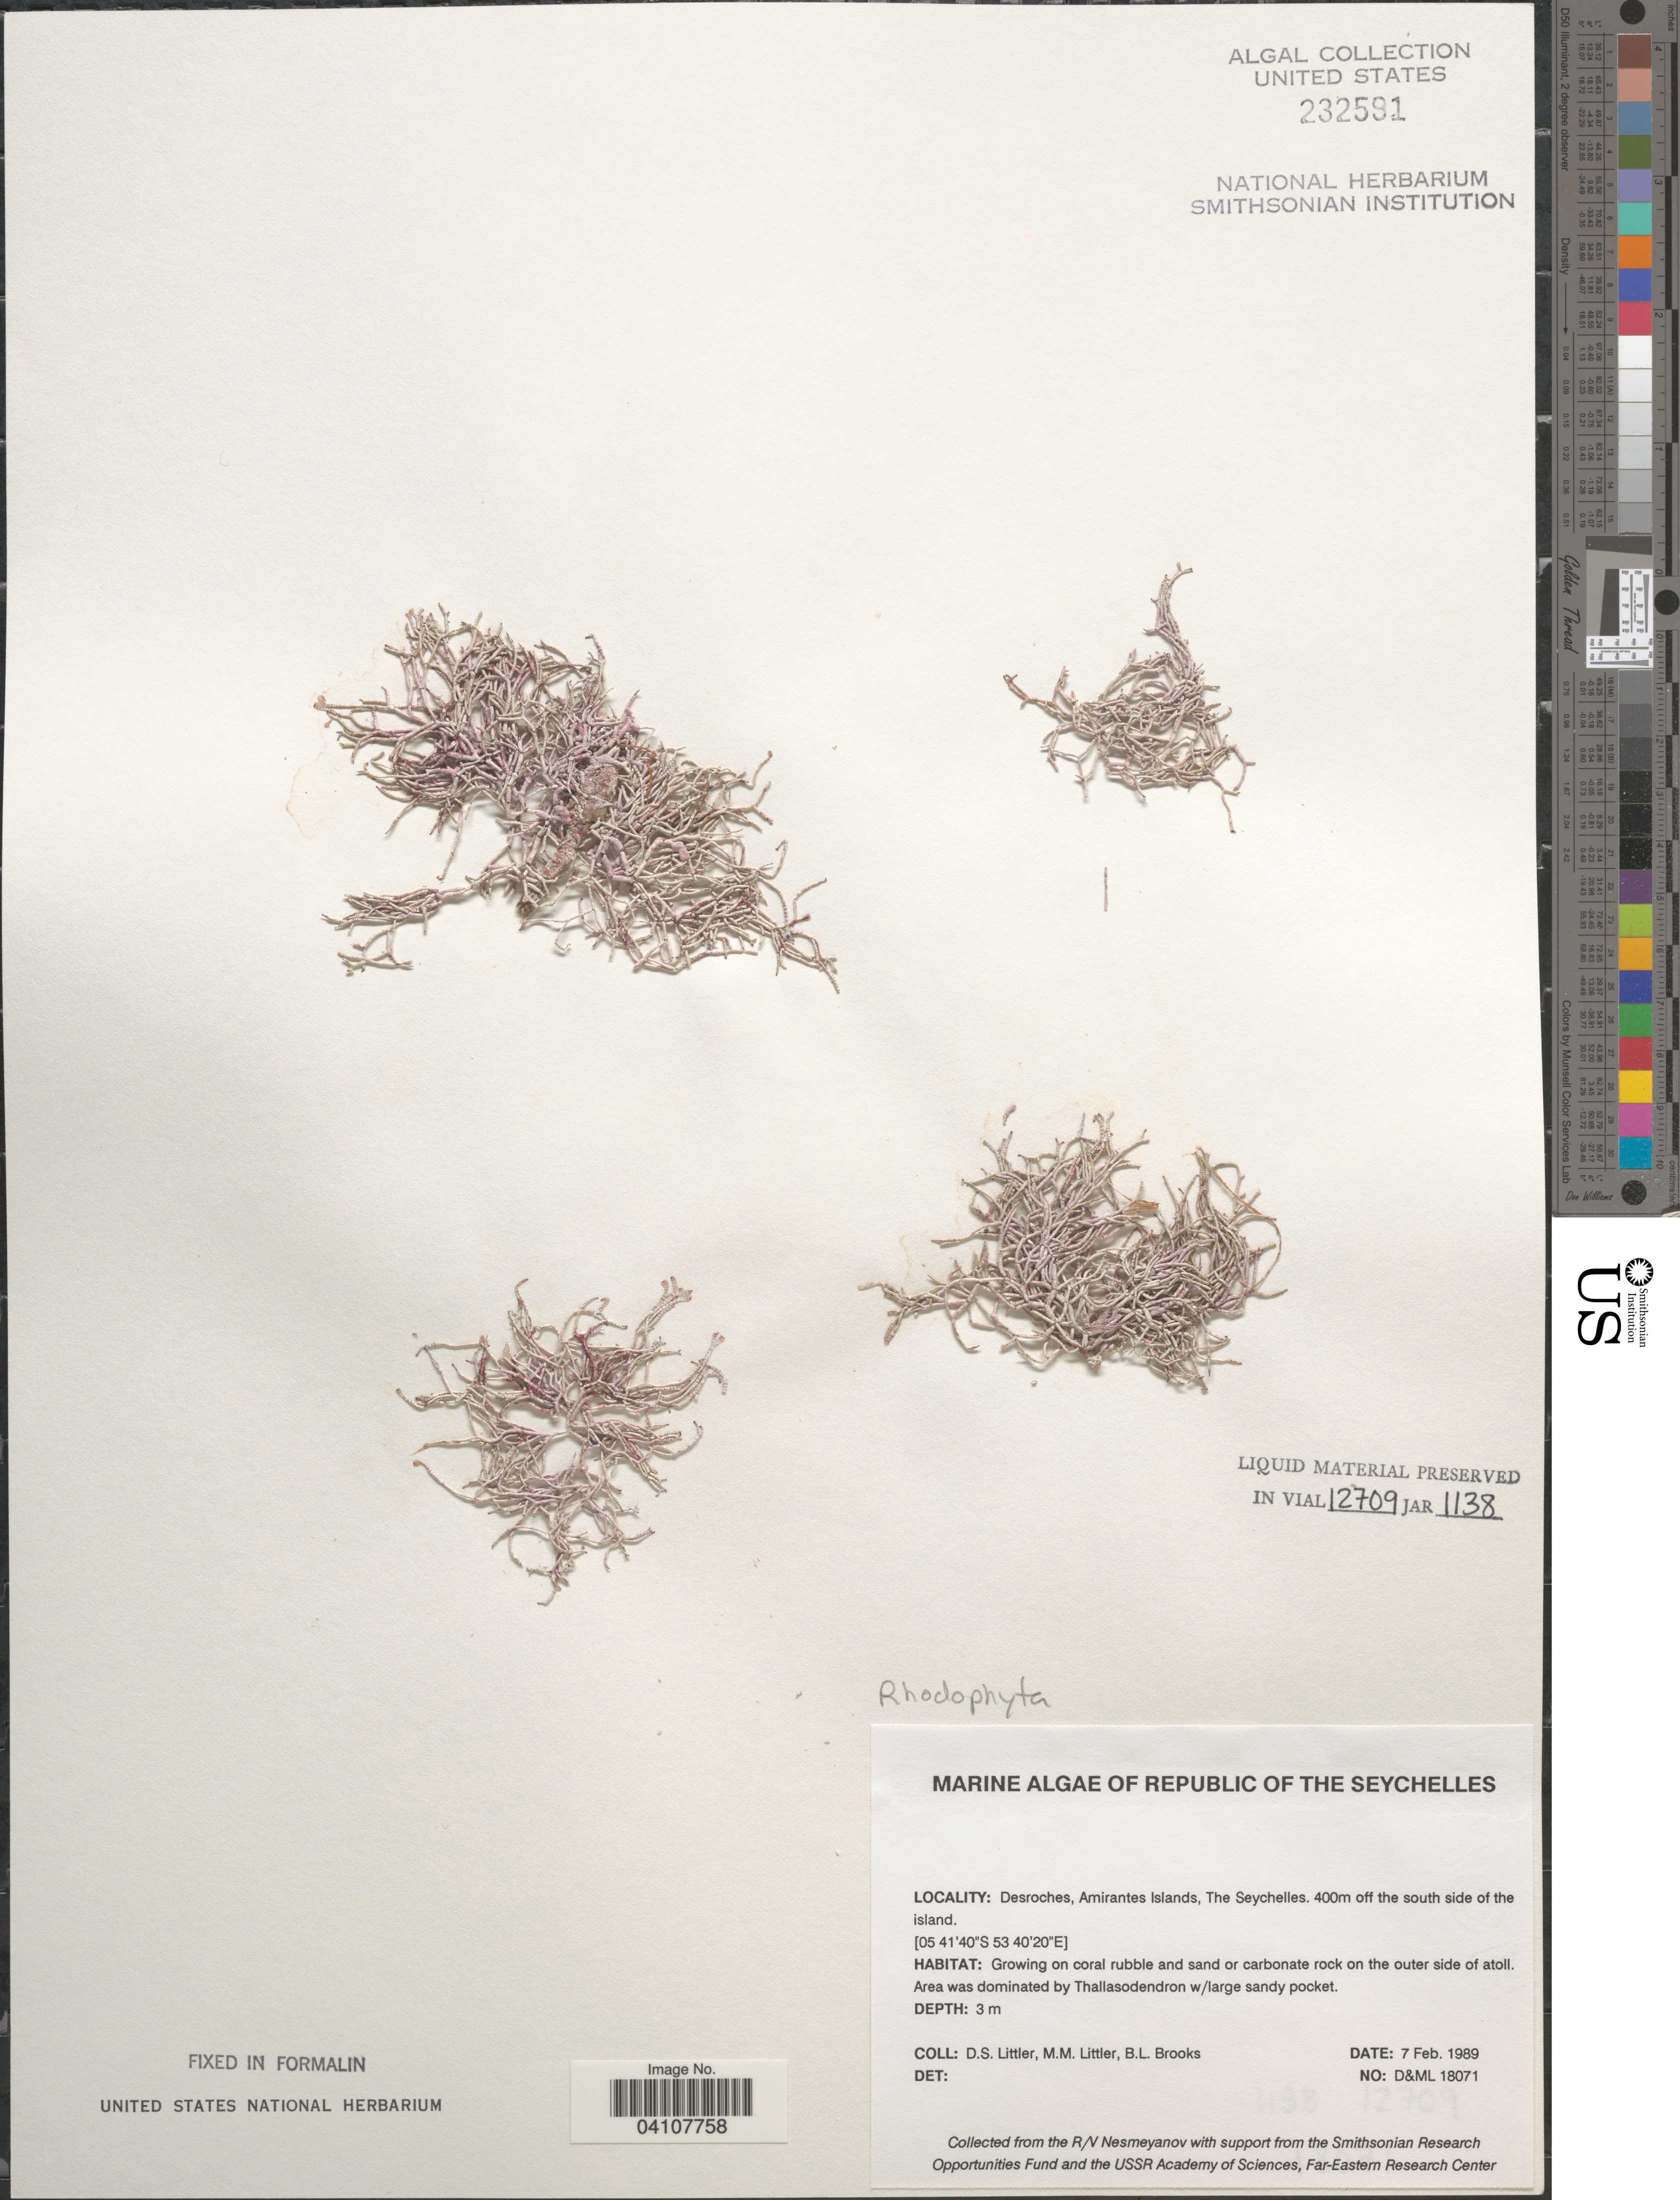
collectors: D. S. Littler & B. Brooks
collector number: D&ML18071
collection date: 1989-02-07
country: Seychelles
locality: Republic of the Seychelles. Desroches, Amirantes Islands. 400m off the south side of the island. On the outer side of atoll.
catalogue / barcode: US 232591